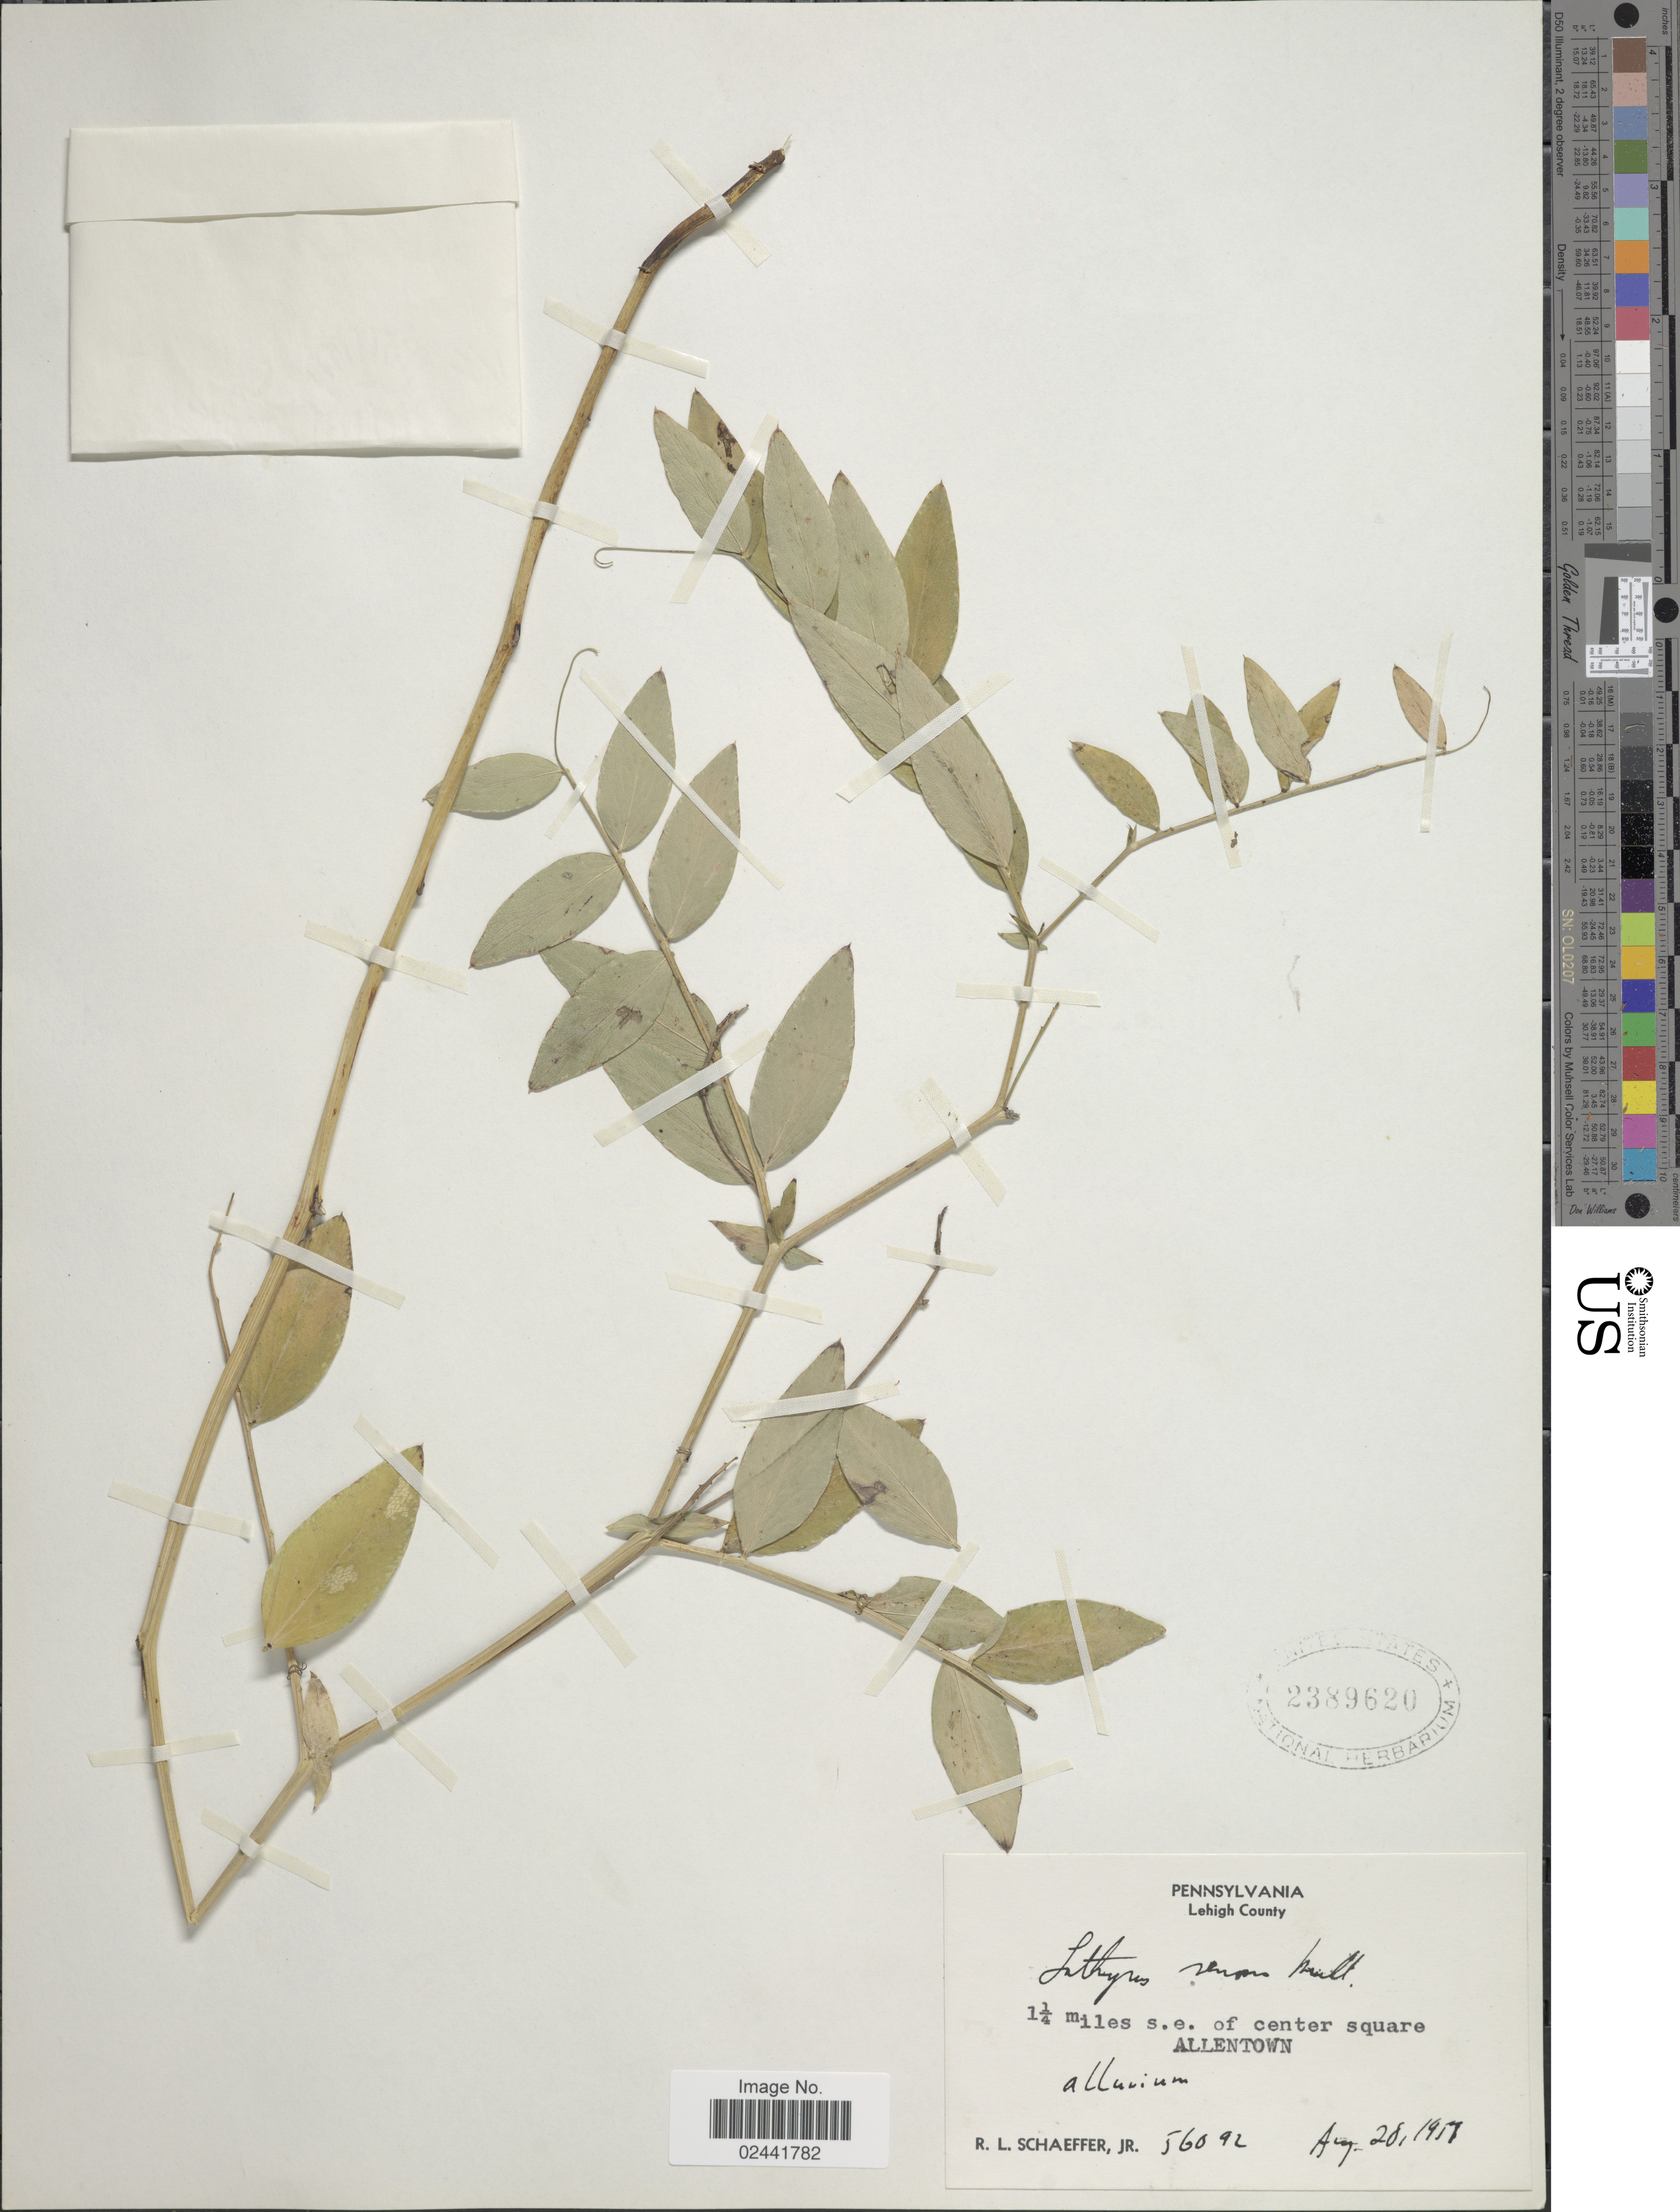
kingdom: Plantae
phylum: Tracheophyta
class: Magnoliopsida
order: Fabales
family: Fabaceae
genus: Lathyrus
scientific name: Lathyrus venosus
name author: Muhl. ex Willd.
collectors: R. L. Schaeffer Jr.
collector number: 56092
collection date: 1951-08-28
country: United States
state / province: Pennsylvania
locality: Lehigh County. 1 1/4 miles s.e. of center square Allentown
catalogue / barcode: US 2389620